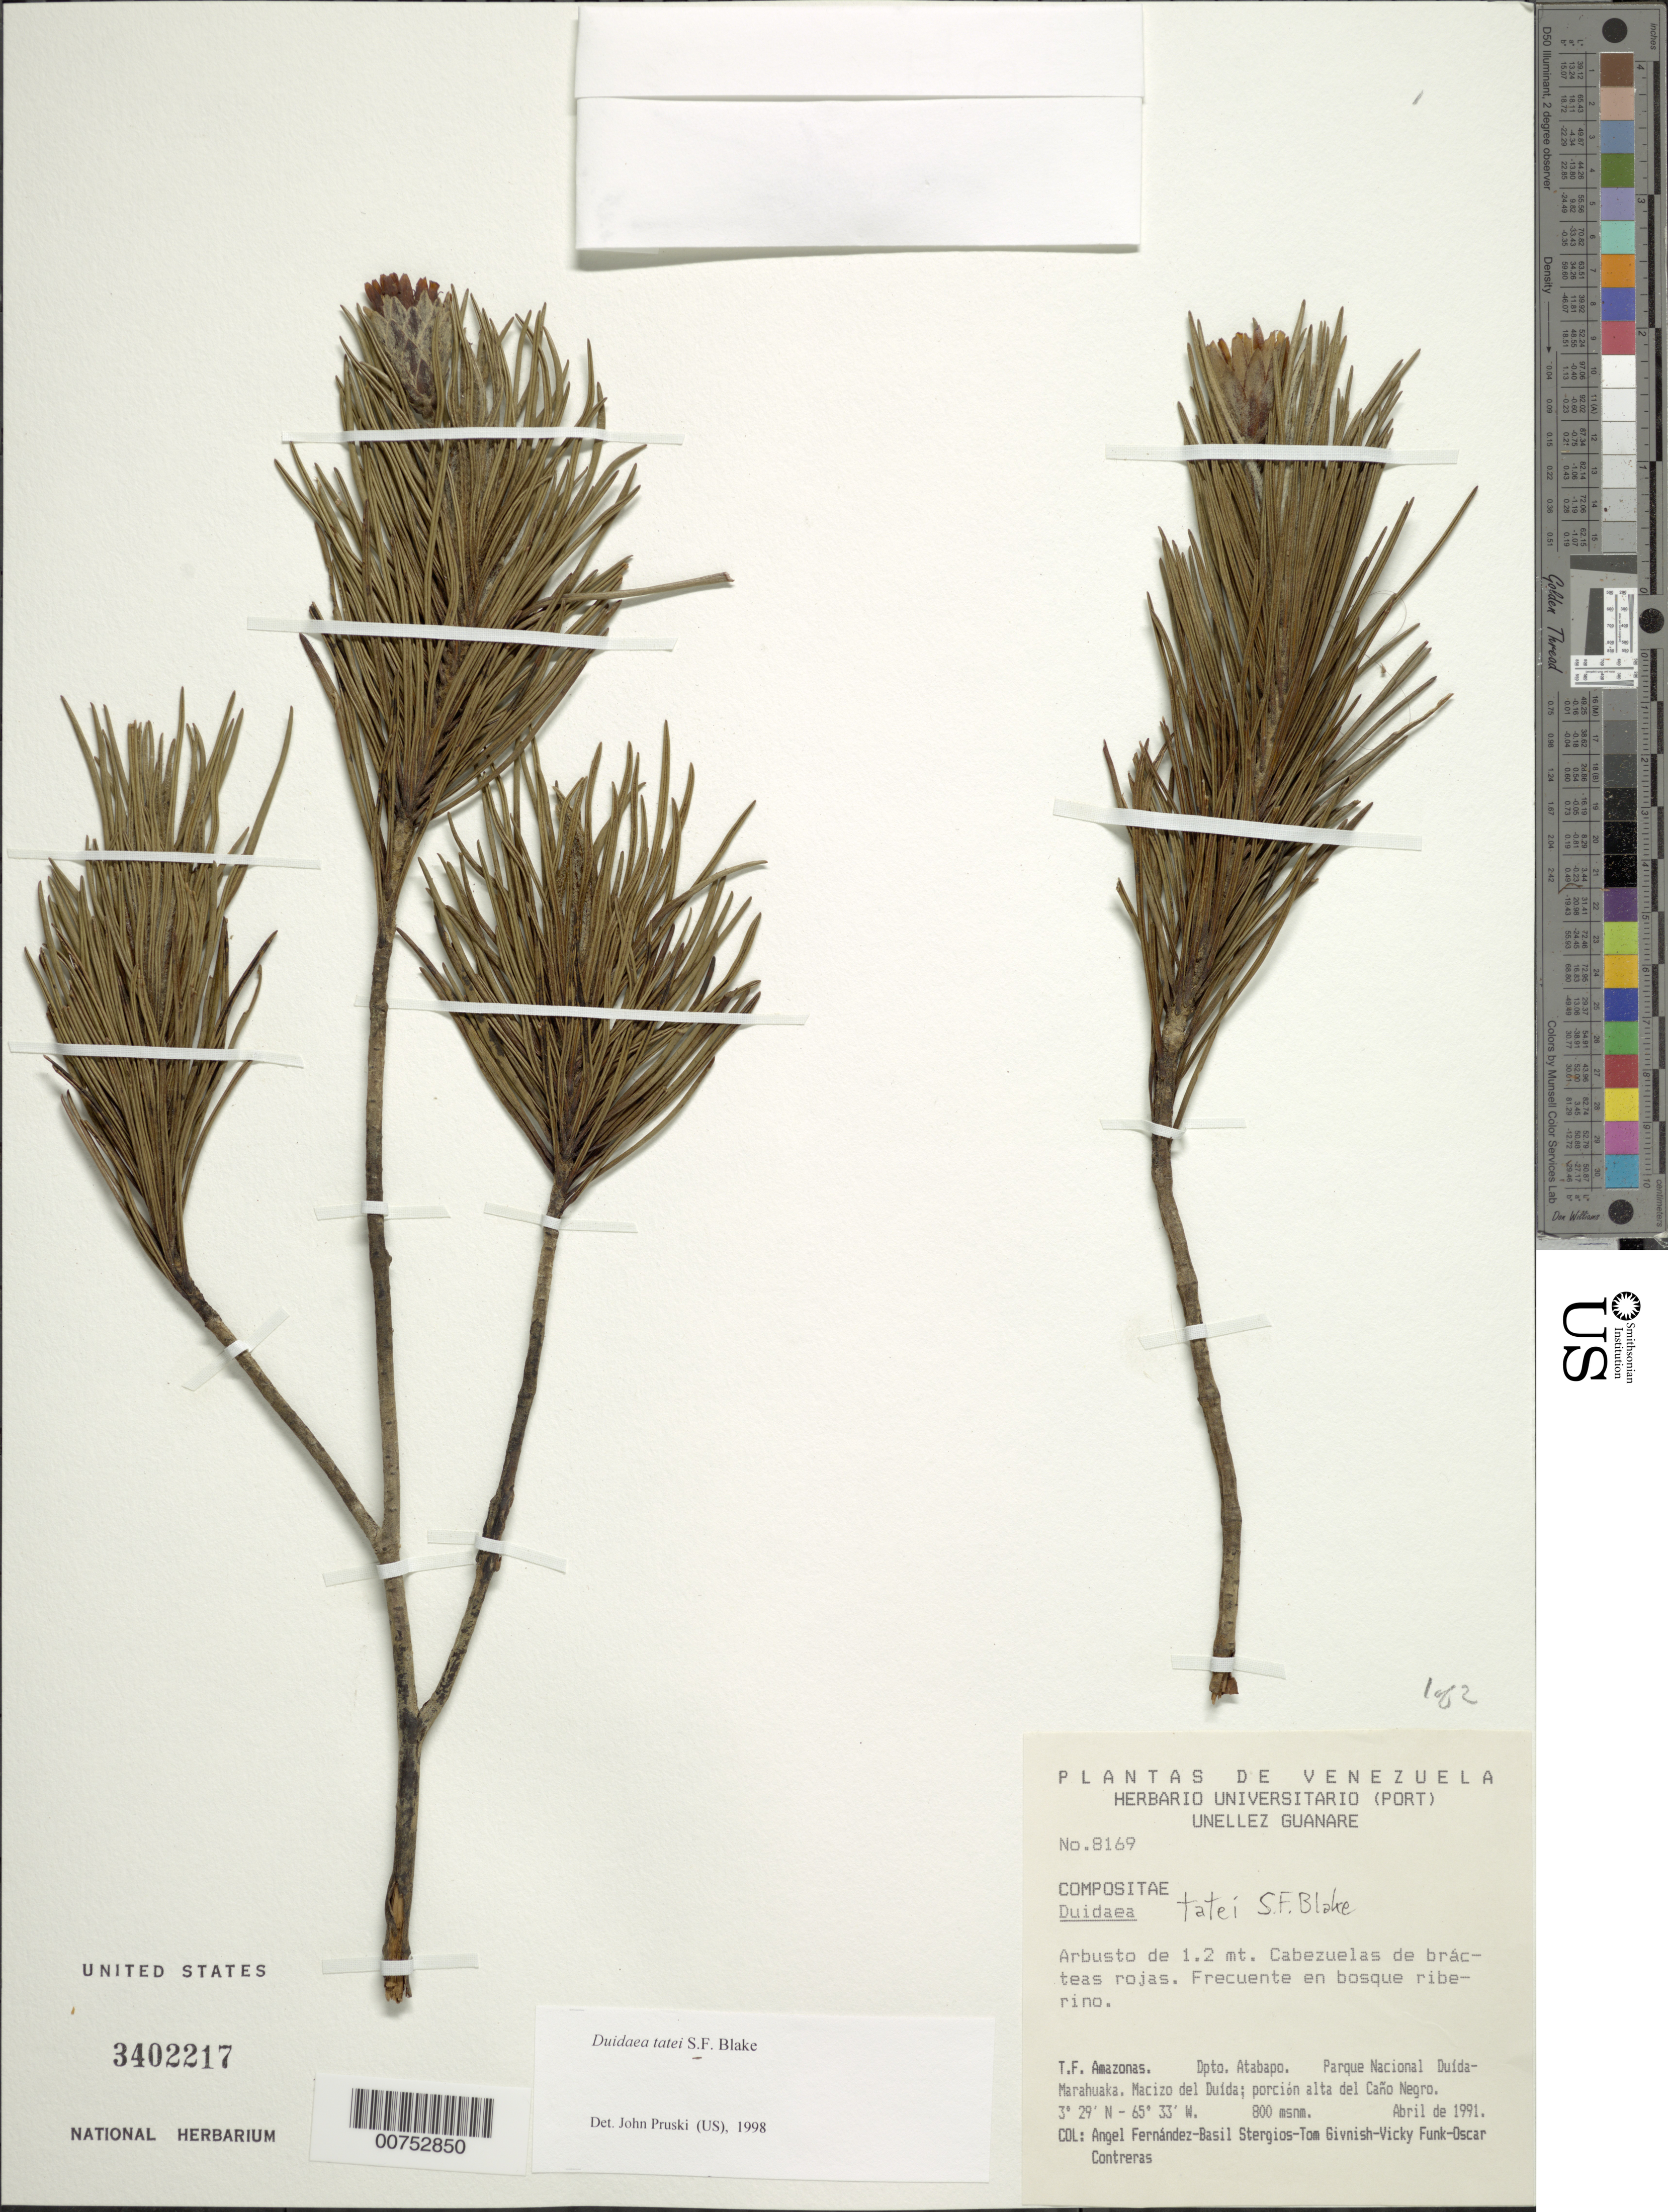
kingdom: Plantae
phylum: Tracheophyta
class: Magnoliopsida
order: Asterales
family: Asteraceae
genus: Duidaea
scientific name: Duidaea tatei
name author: S.F. Blake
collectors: A. Fernández, B. G. Stergios, T. J. Givnish, V. Funk & O. Contreras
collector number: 8169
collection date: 1991-04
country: Venezuela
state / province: Amazonas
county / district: Atabapo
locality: Parque Nacional Duida-Marahuaka, Macizo del Duida, porcion alta del Cano Negro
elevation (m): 800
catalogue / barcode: US 3402217